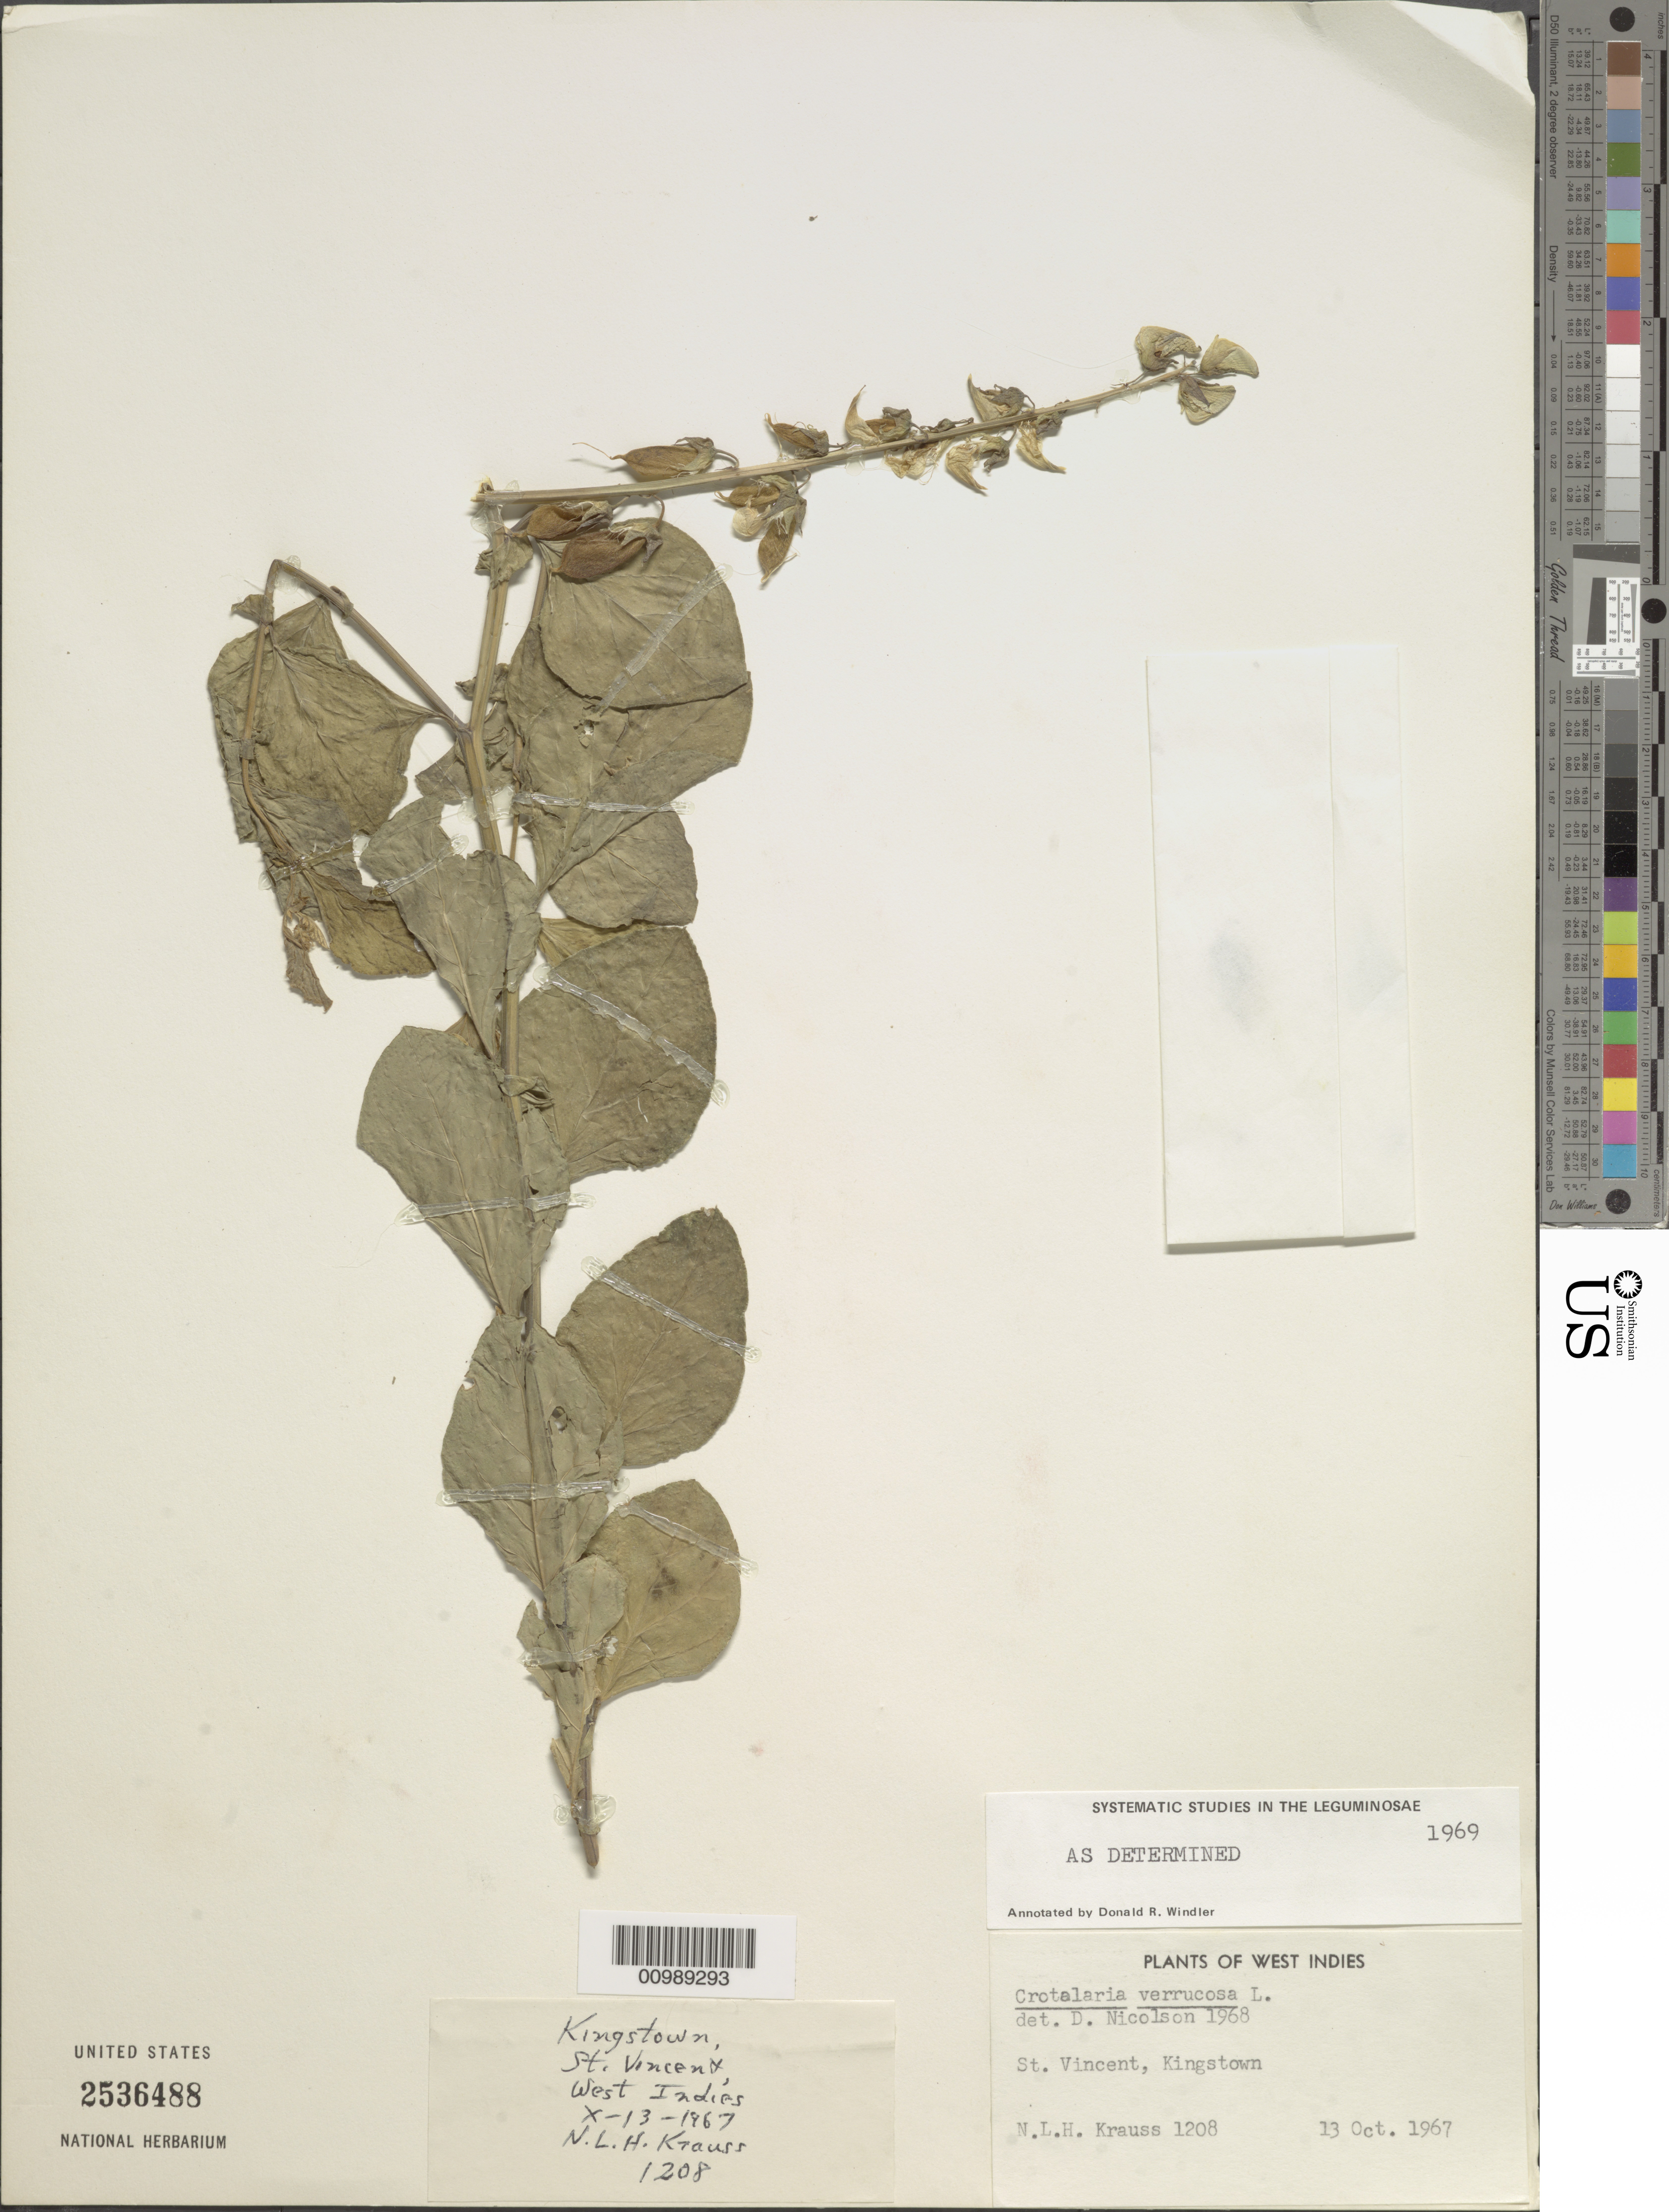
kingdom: Plantae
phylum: Tracheophyta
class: Magnoliopsida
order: Fabales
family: Fabaceae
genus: Crotalaria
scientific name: Crotalaria verrucosa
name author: L.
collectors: N. Krauss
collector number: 1208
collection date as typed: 13 Oct 1967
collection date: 1967-10-13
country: St. Vincent - Grenadines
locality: Kingstown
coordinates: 0 N, 0 E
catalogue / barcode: US 2536488